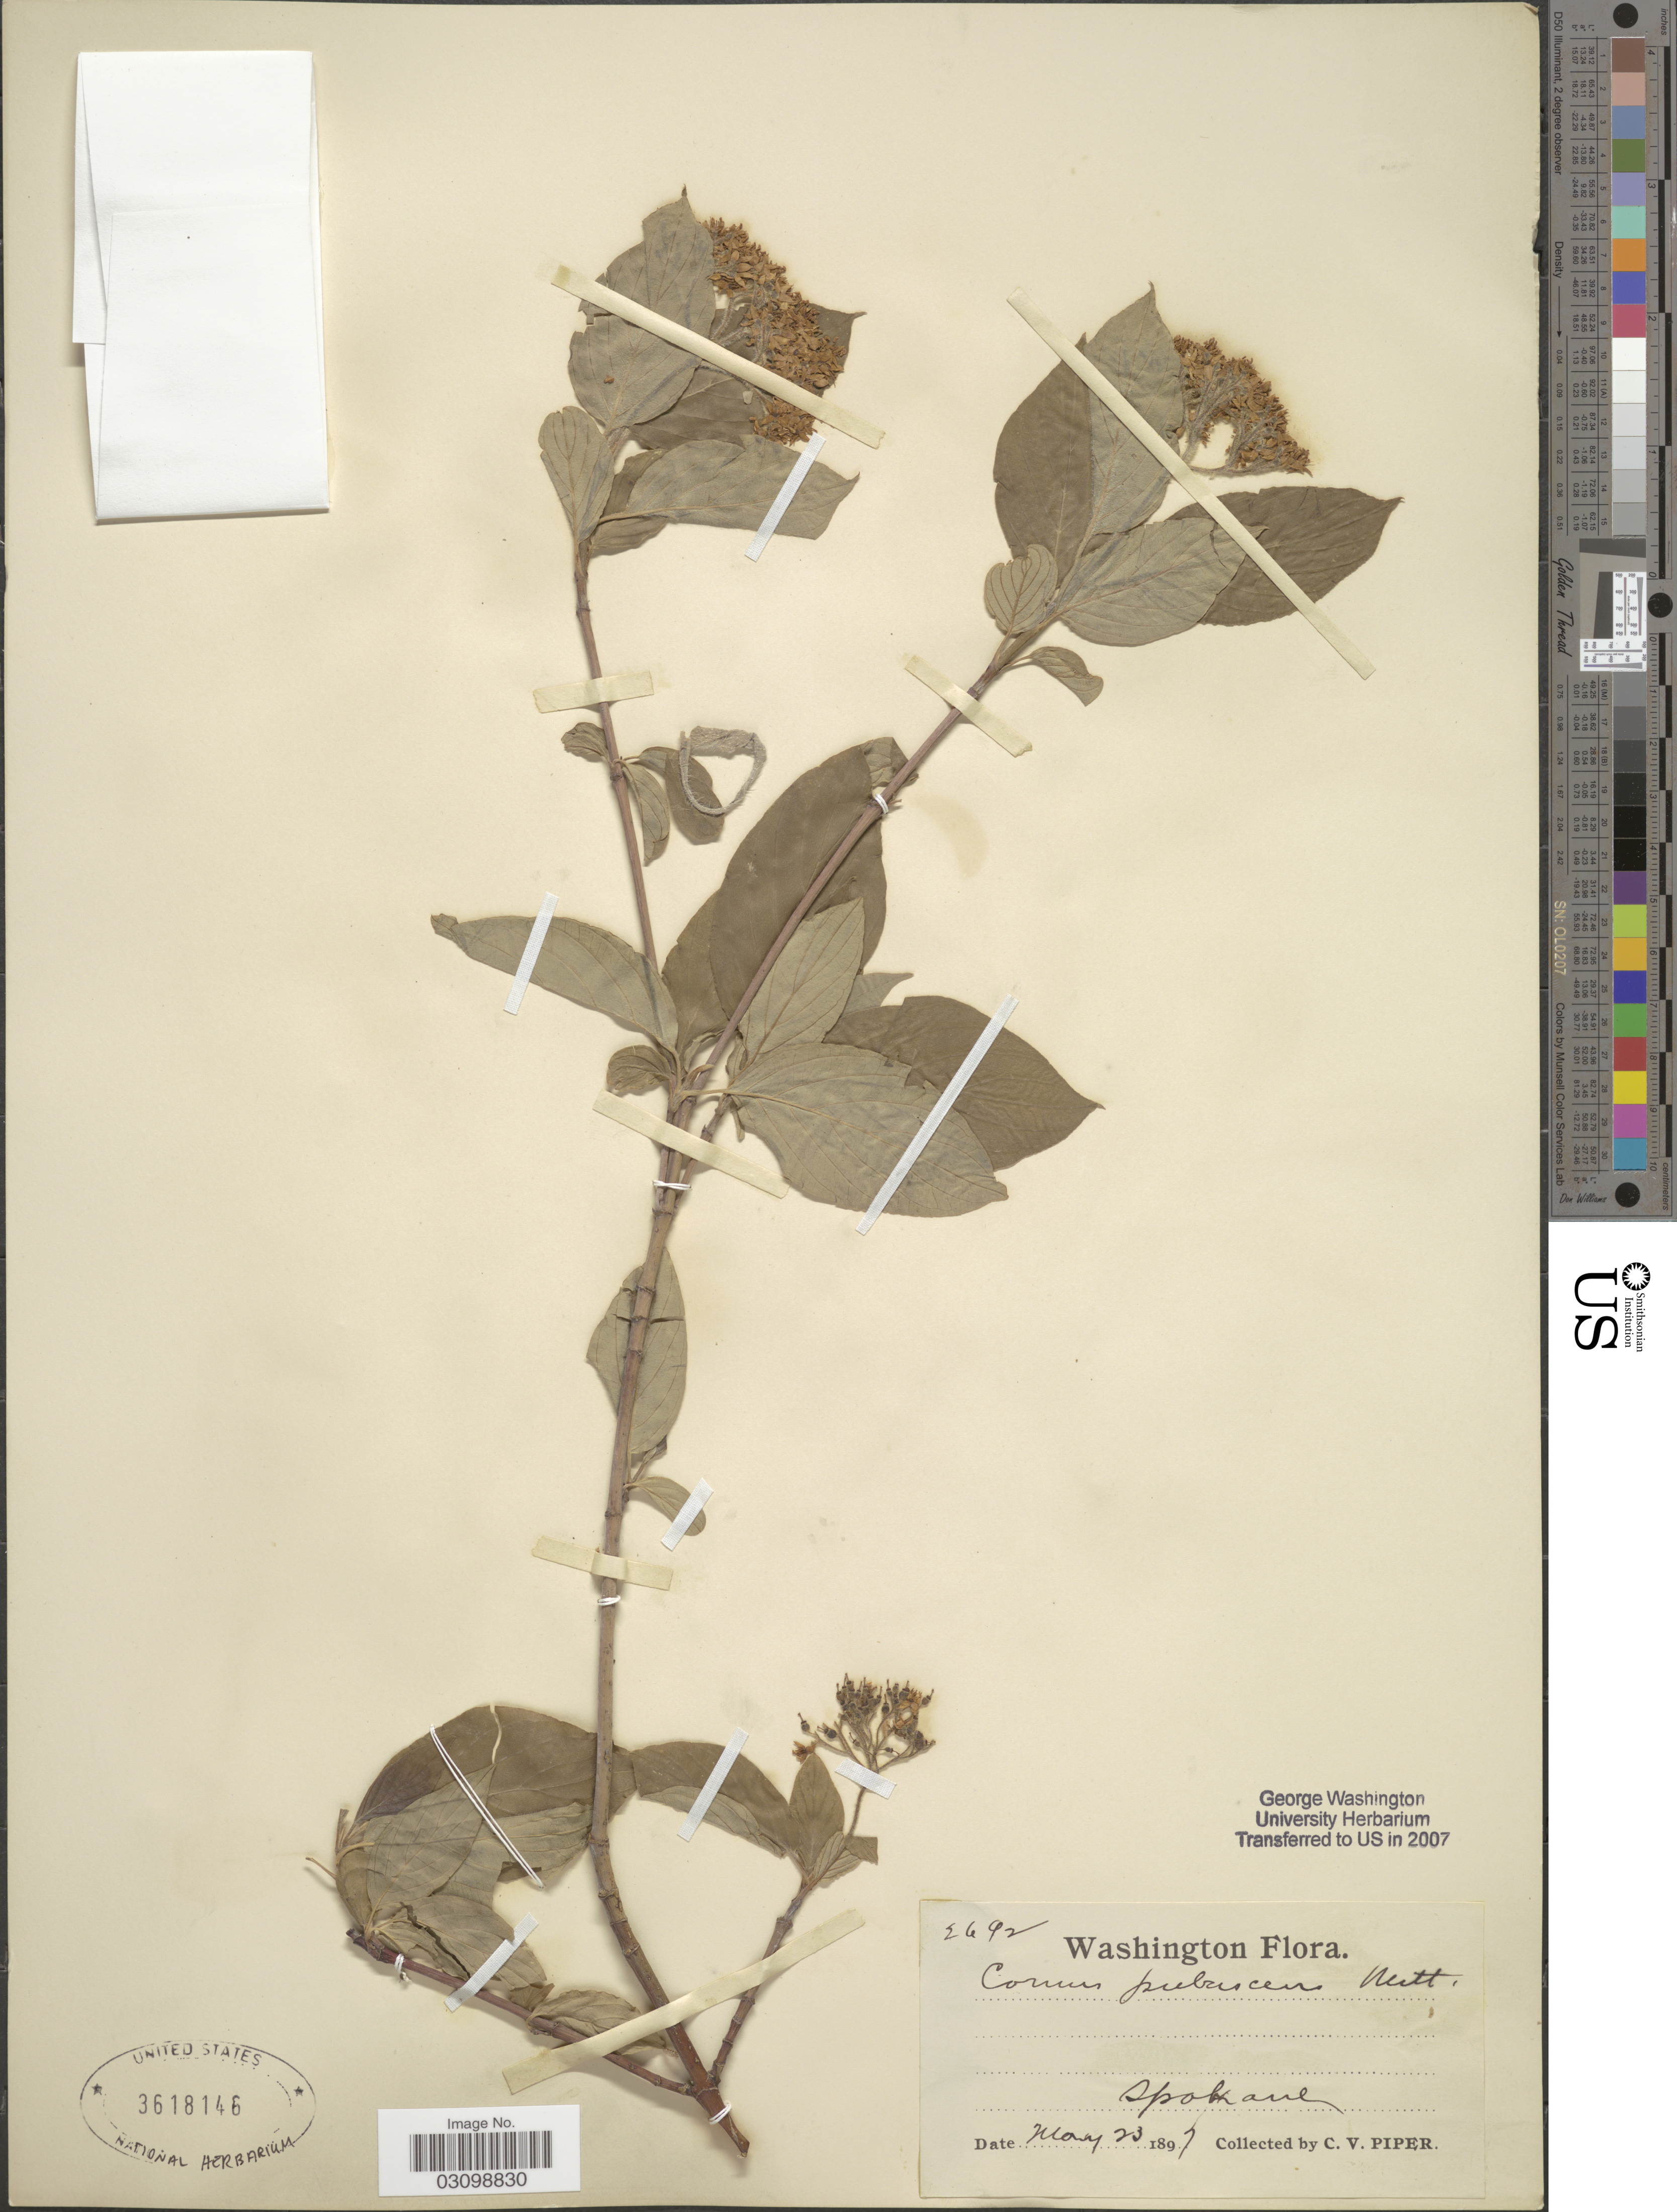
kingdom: Plantae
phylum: Tracheophyta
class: Magnoliopsida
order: Cornales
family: Cornaceae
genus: Cornus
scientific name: Cornus amomum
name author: Mill.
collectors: C. V. Piper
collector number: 2692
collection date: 1897-05-23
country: United States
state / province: Washington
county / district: Spokane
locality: Spokane.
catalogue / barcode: US 3618146